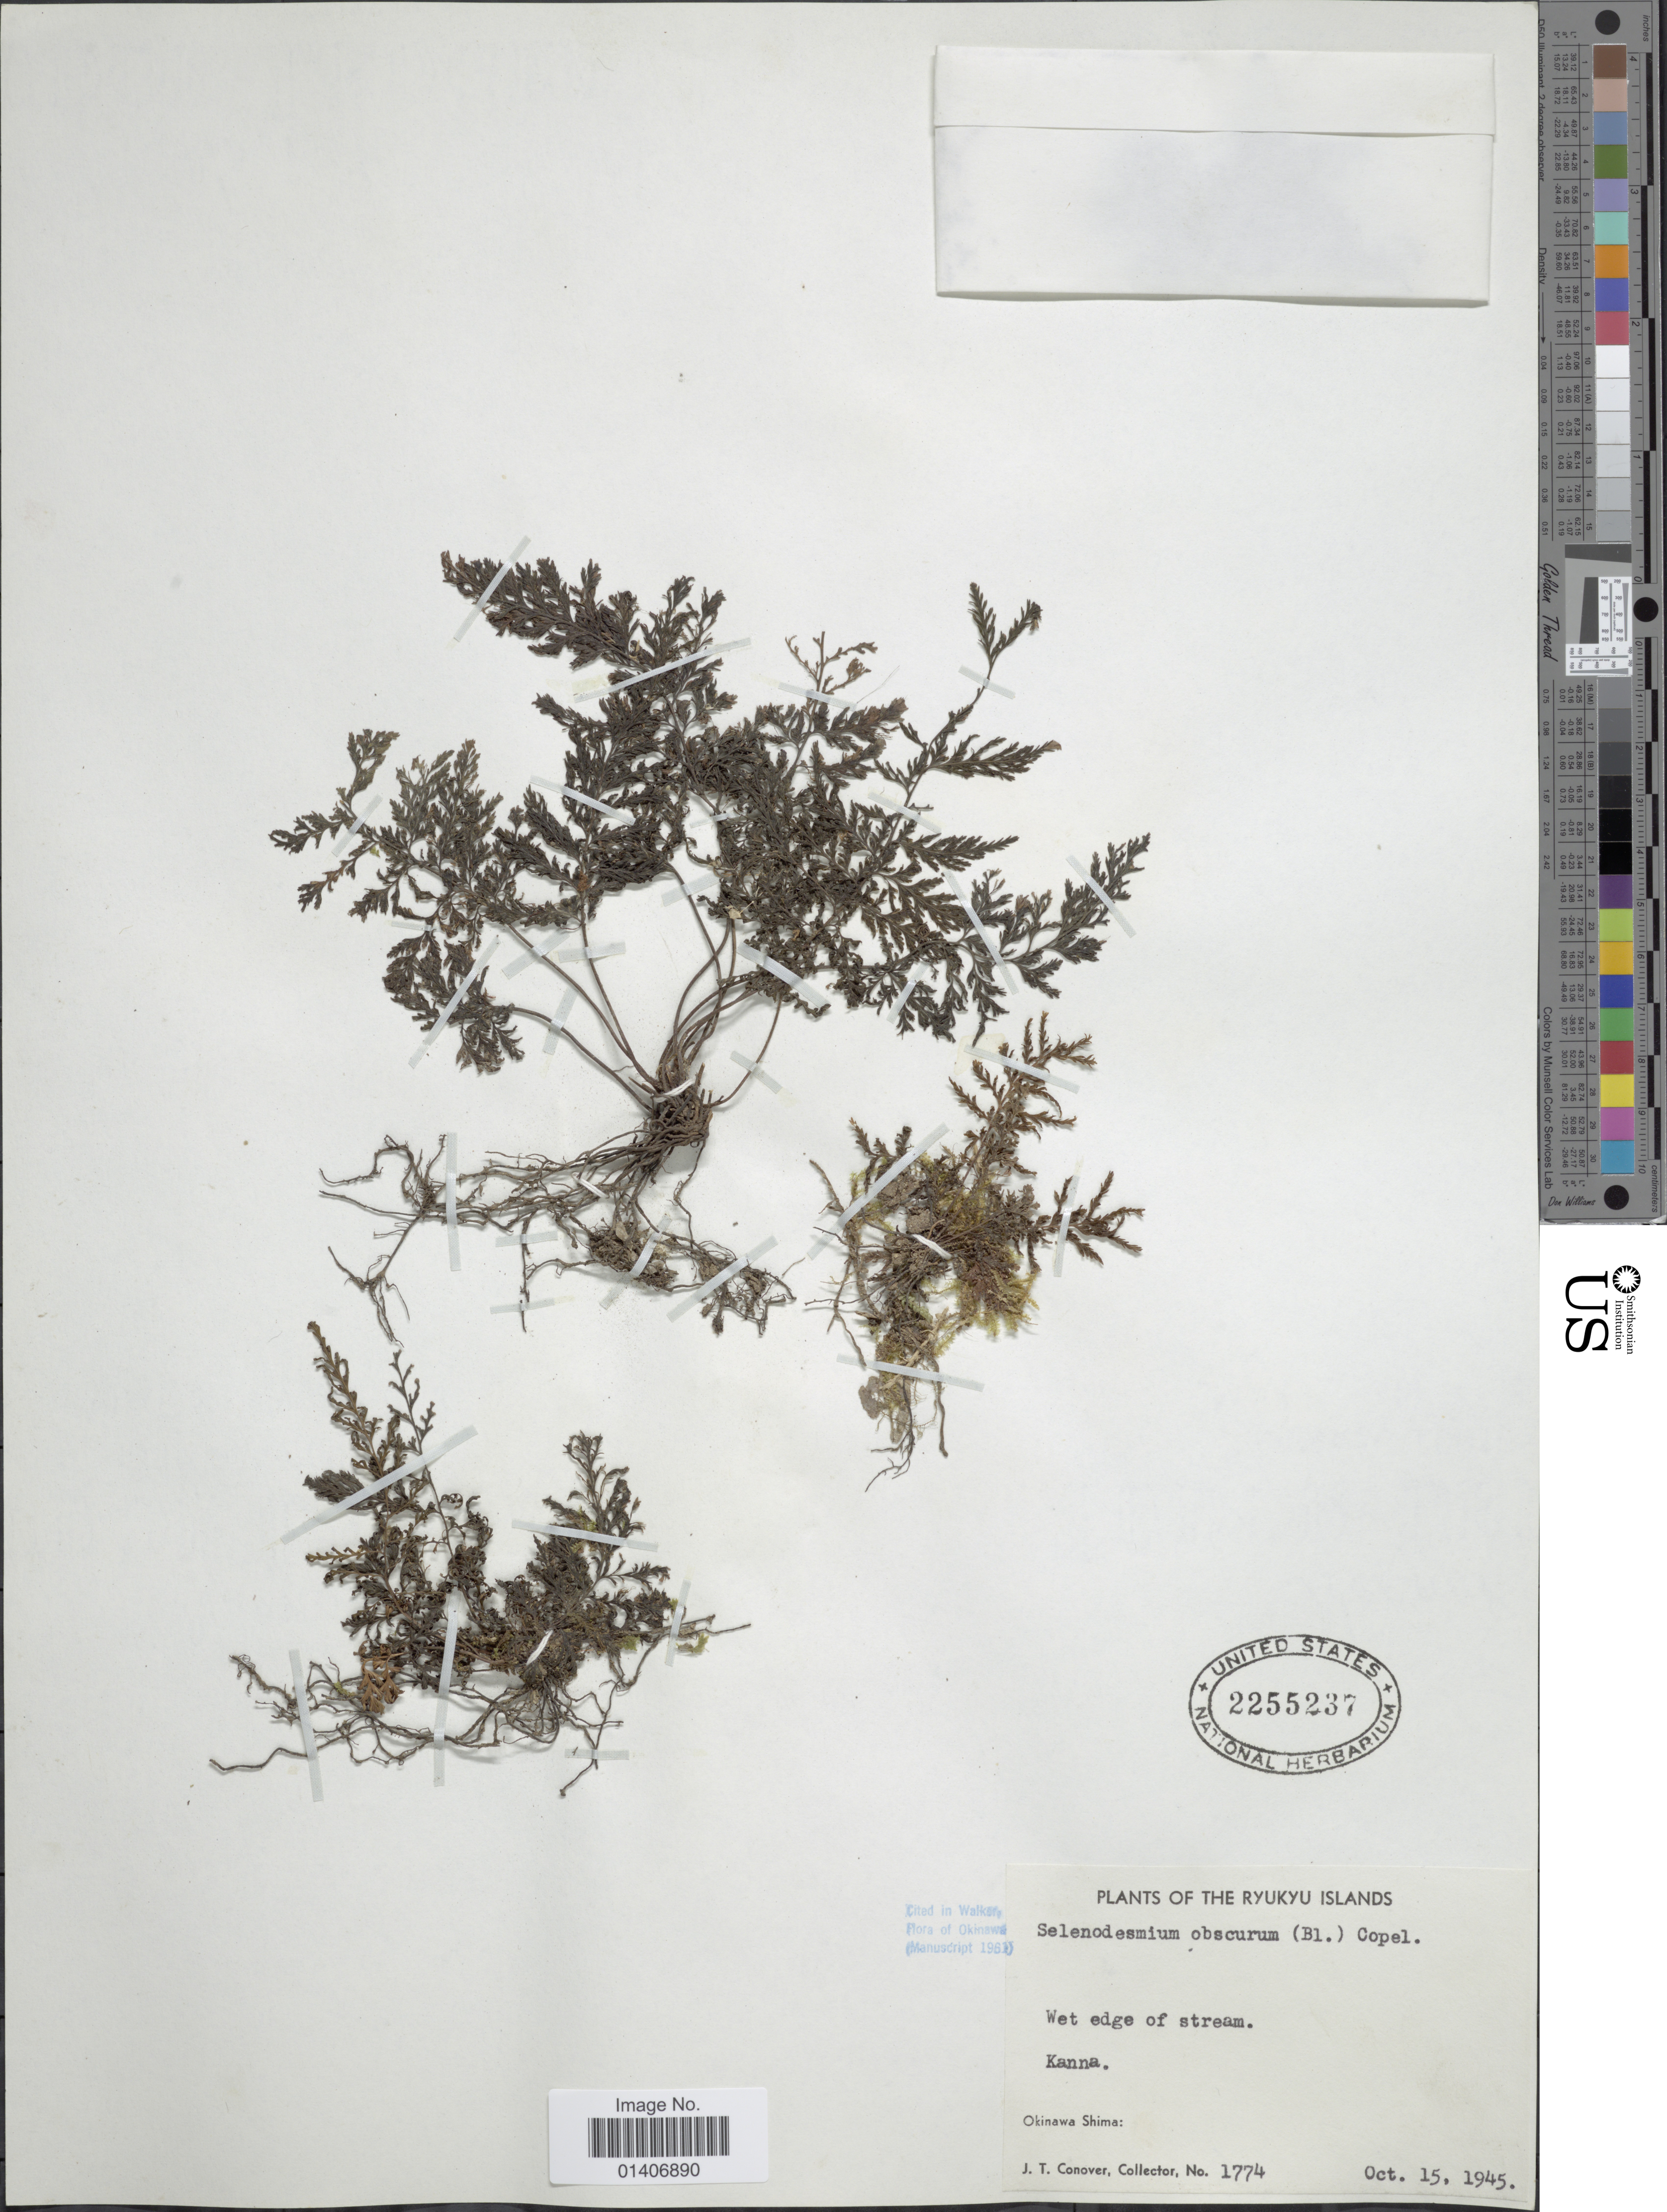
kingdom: Plantae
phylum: Tracheophyta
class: Polypodiopsida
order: Hymenophyllales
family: Hymenophyllaceae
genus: Abrodictyum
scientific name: Abrodictyum obscurum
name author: (Blume) Ebihara & K. Iwats.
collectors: J. T. Conover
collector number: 1774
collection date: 1945-10-15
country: Japan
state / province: Okinawa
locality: The Ryukyu Islands, Wet edge of stream, Kanna, Okinawa Shima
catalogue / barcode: US 2255237